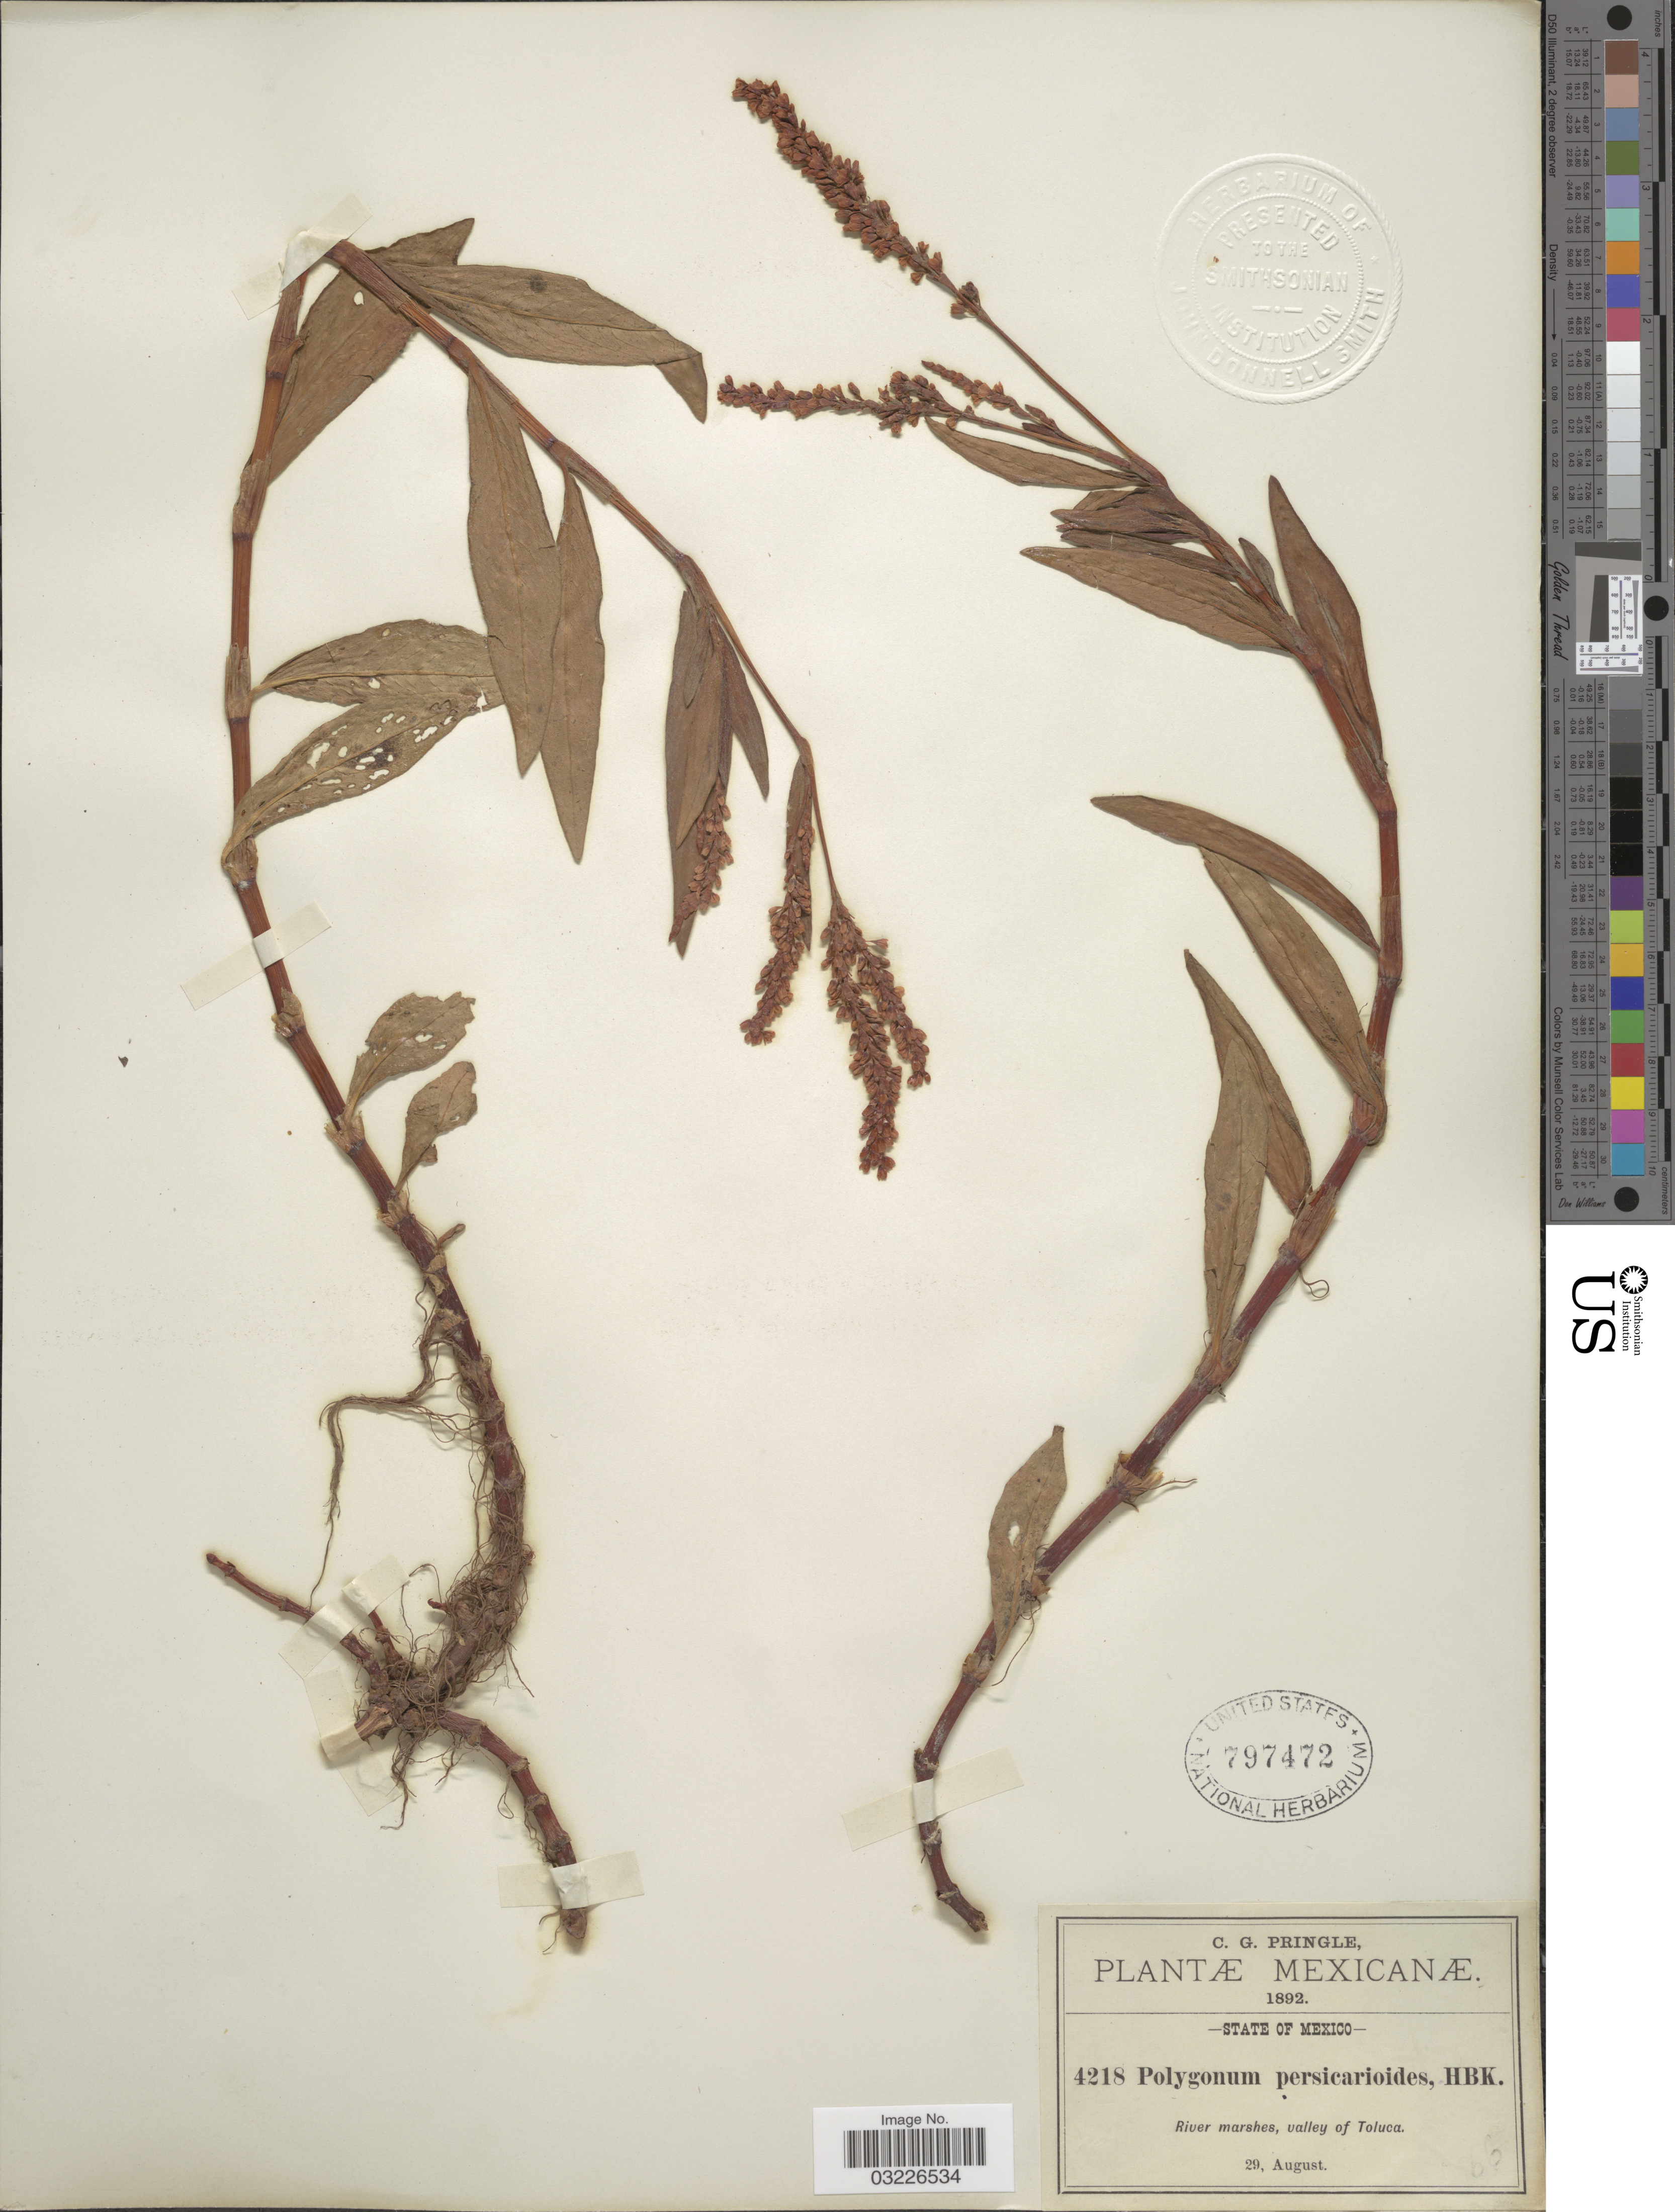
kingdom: Plantae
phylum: Tracheophyta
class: Magnoliopsida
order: Caryophyllales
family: Polygonaceae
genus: Persicaria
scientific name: Persicaria sp.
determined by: Atha, D. E.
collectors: C. G. Pringle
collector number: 4218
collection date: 1892-08-29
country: Mexico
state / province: México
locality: River marshes, valley of Toluca.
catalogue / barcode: US 797472